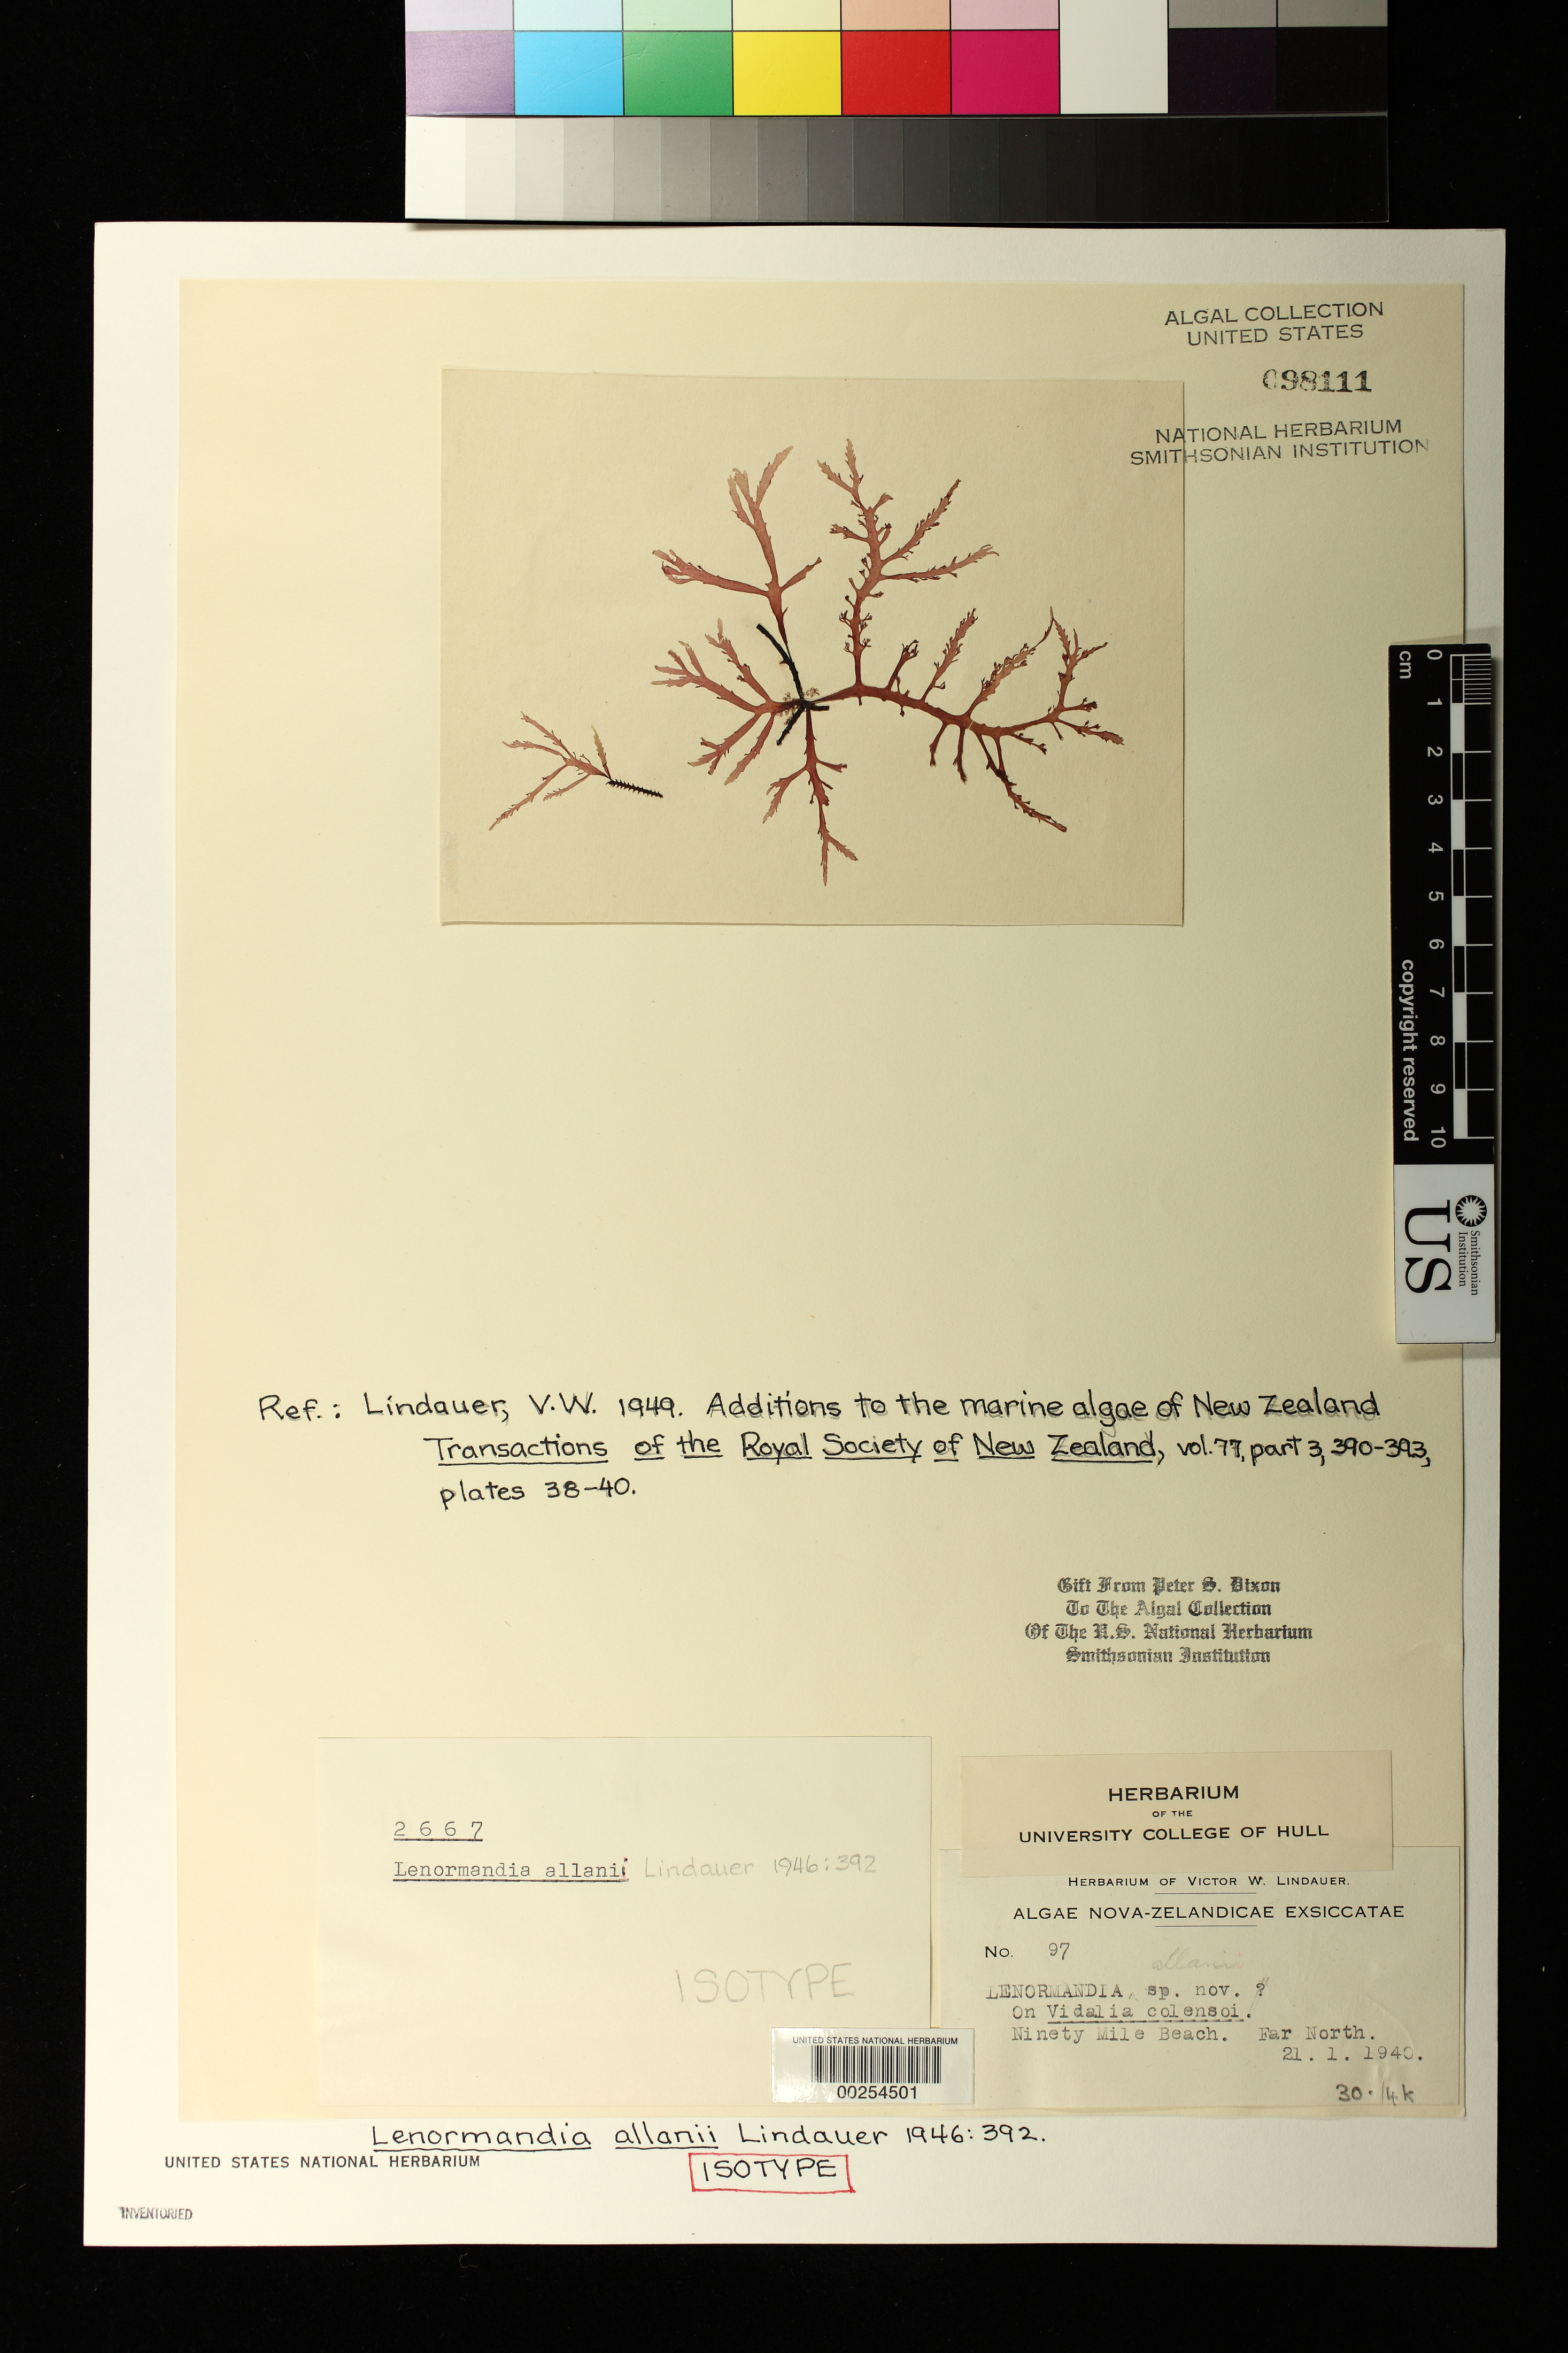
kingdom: Plantae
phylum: Rhodophyta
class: Florideophyceae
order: Ceramiales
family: Rhodomelaceae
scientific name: Lenormandia allanii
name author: Lindauer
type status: Isotype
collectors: Lindauer, V. W. (herbarium)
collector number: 97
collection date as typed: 21 Jan 1940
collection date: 1940-01-21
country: New Zealand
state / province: Northland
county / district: Far North District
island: North Island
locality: Ninety Mile Beach.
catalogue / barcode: US 98111